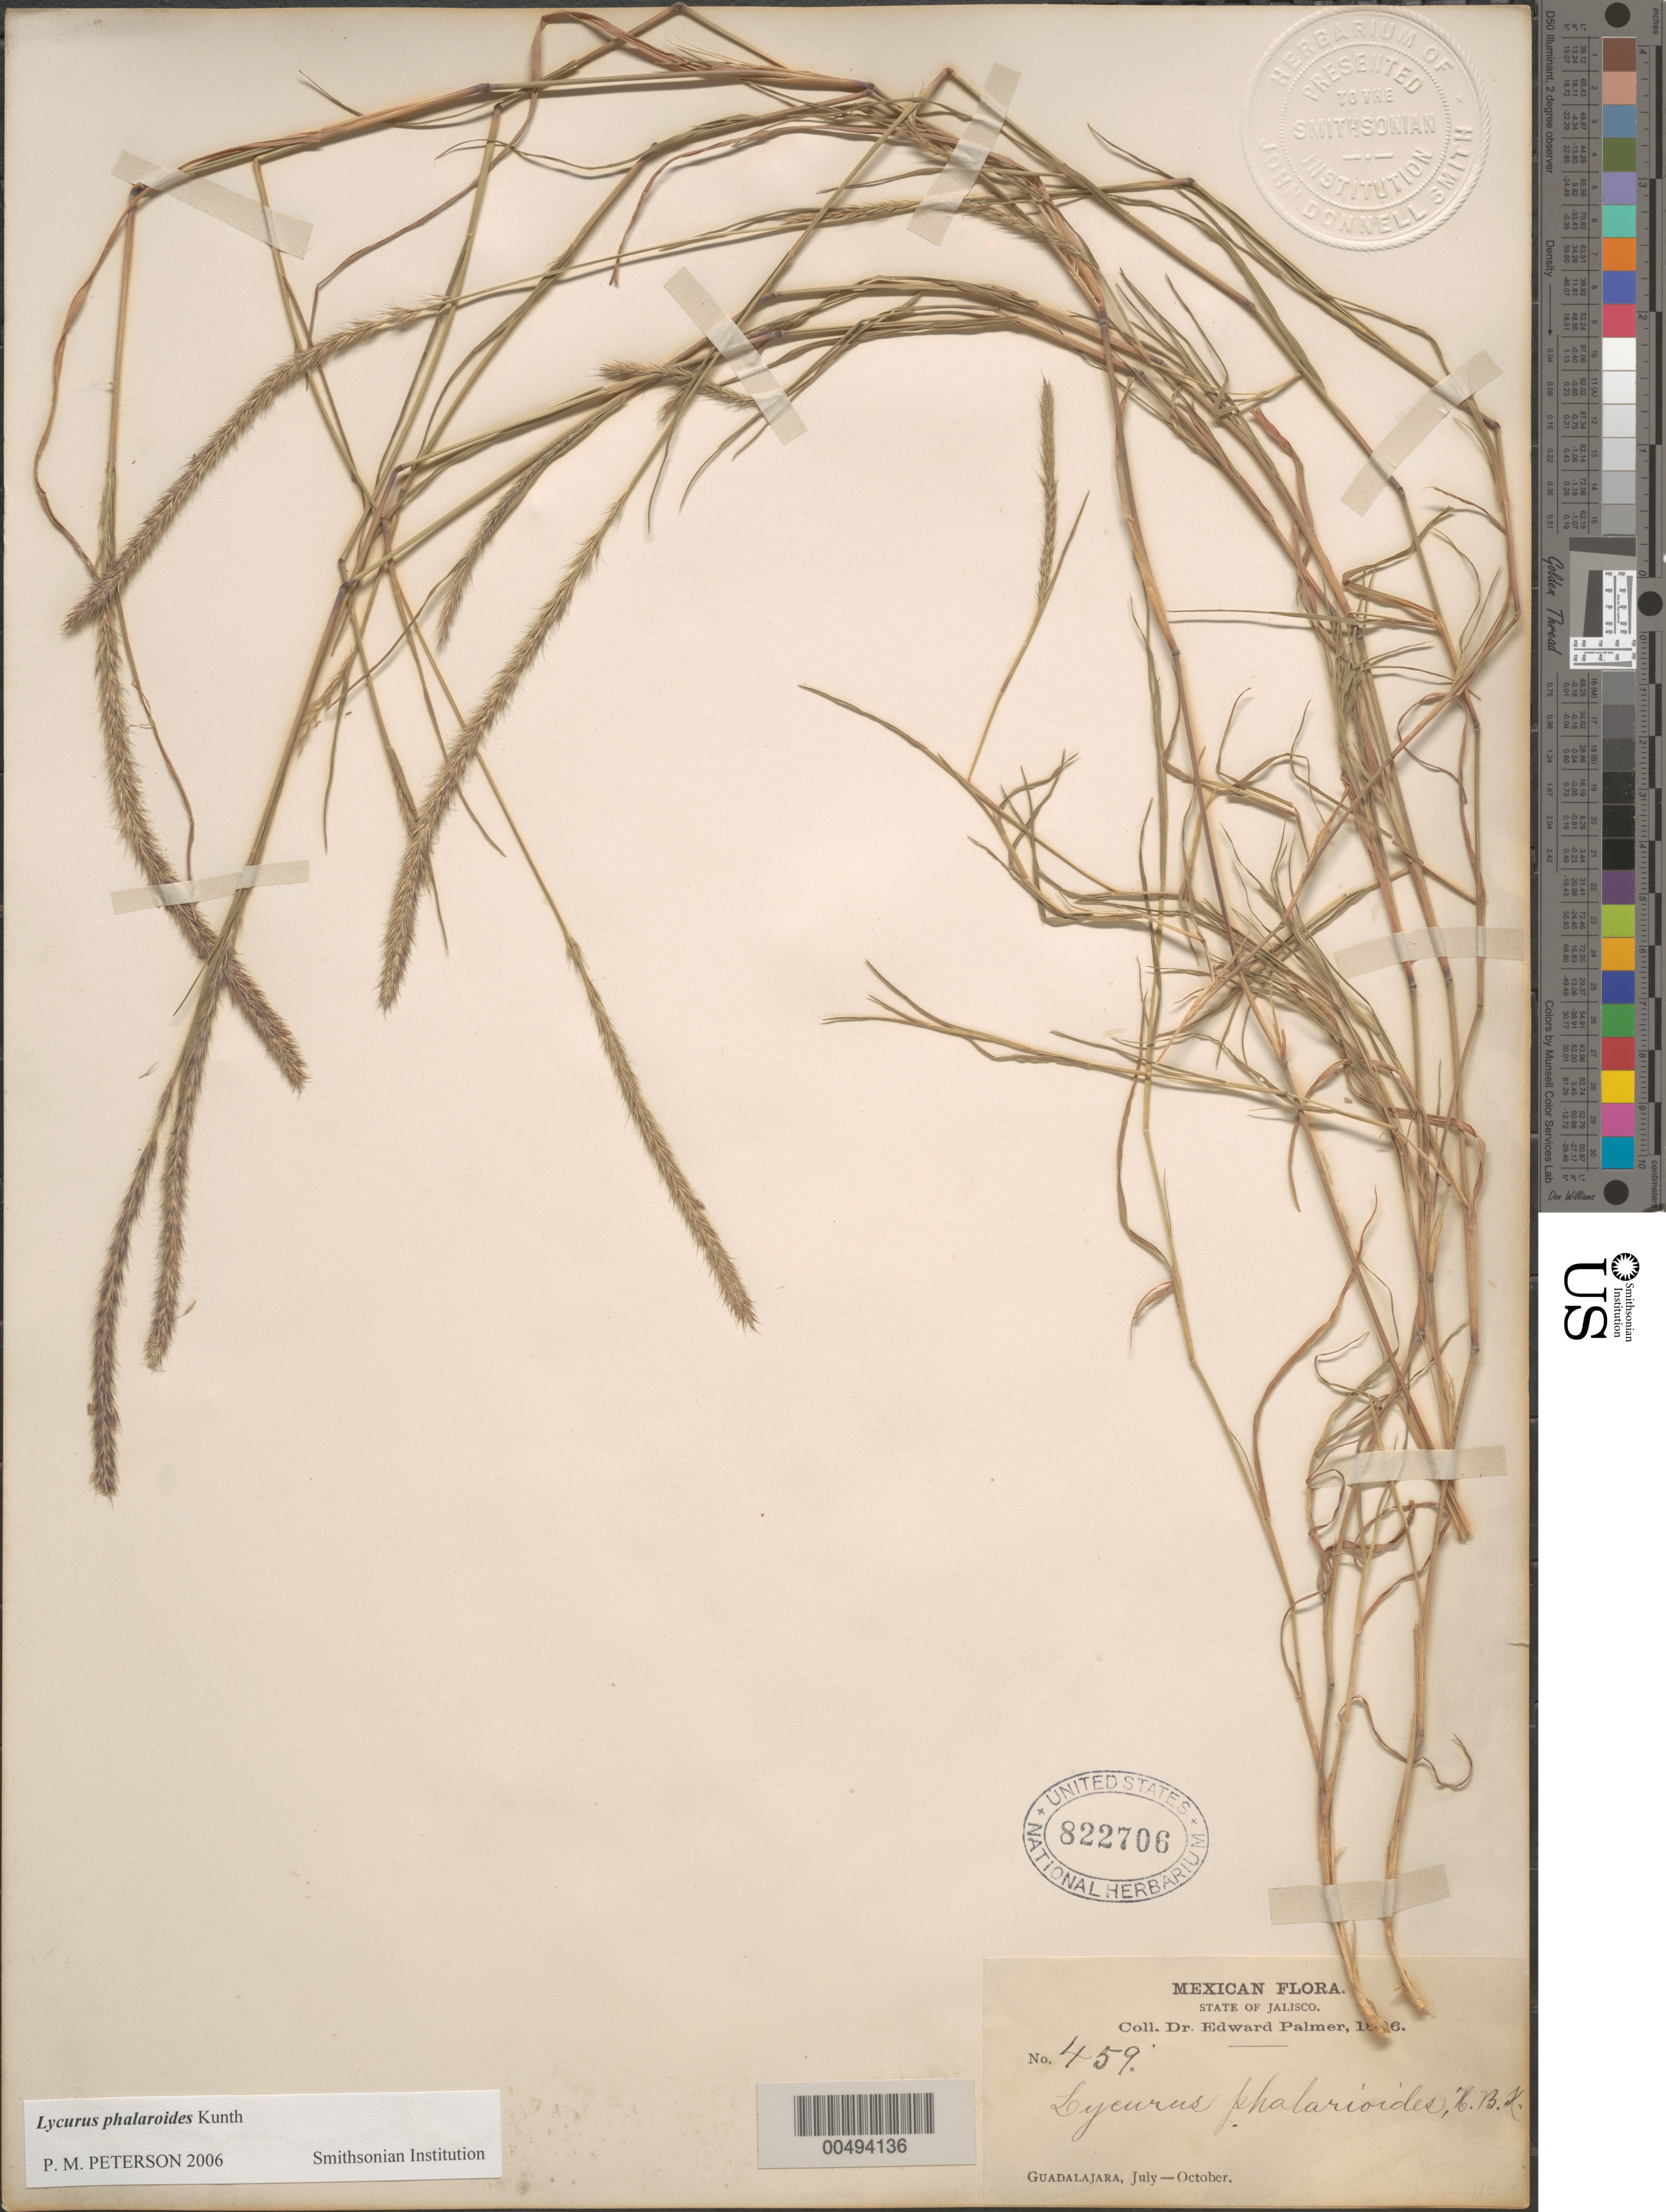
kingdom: Plantae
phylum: Tracheophyta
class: Liliopsida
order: Poales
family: Poaceae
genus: Lycurus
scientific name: Lycurus phalaroides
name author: Kunth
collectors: E. Palmer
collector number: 459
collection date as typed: Jul 1886 to Oct 1886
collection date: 1886-07/1886-10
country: Mexico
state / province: Jalisco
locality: Guadalajara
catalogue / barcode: US 822706